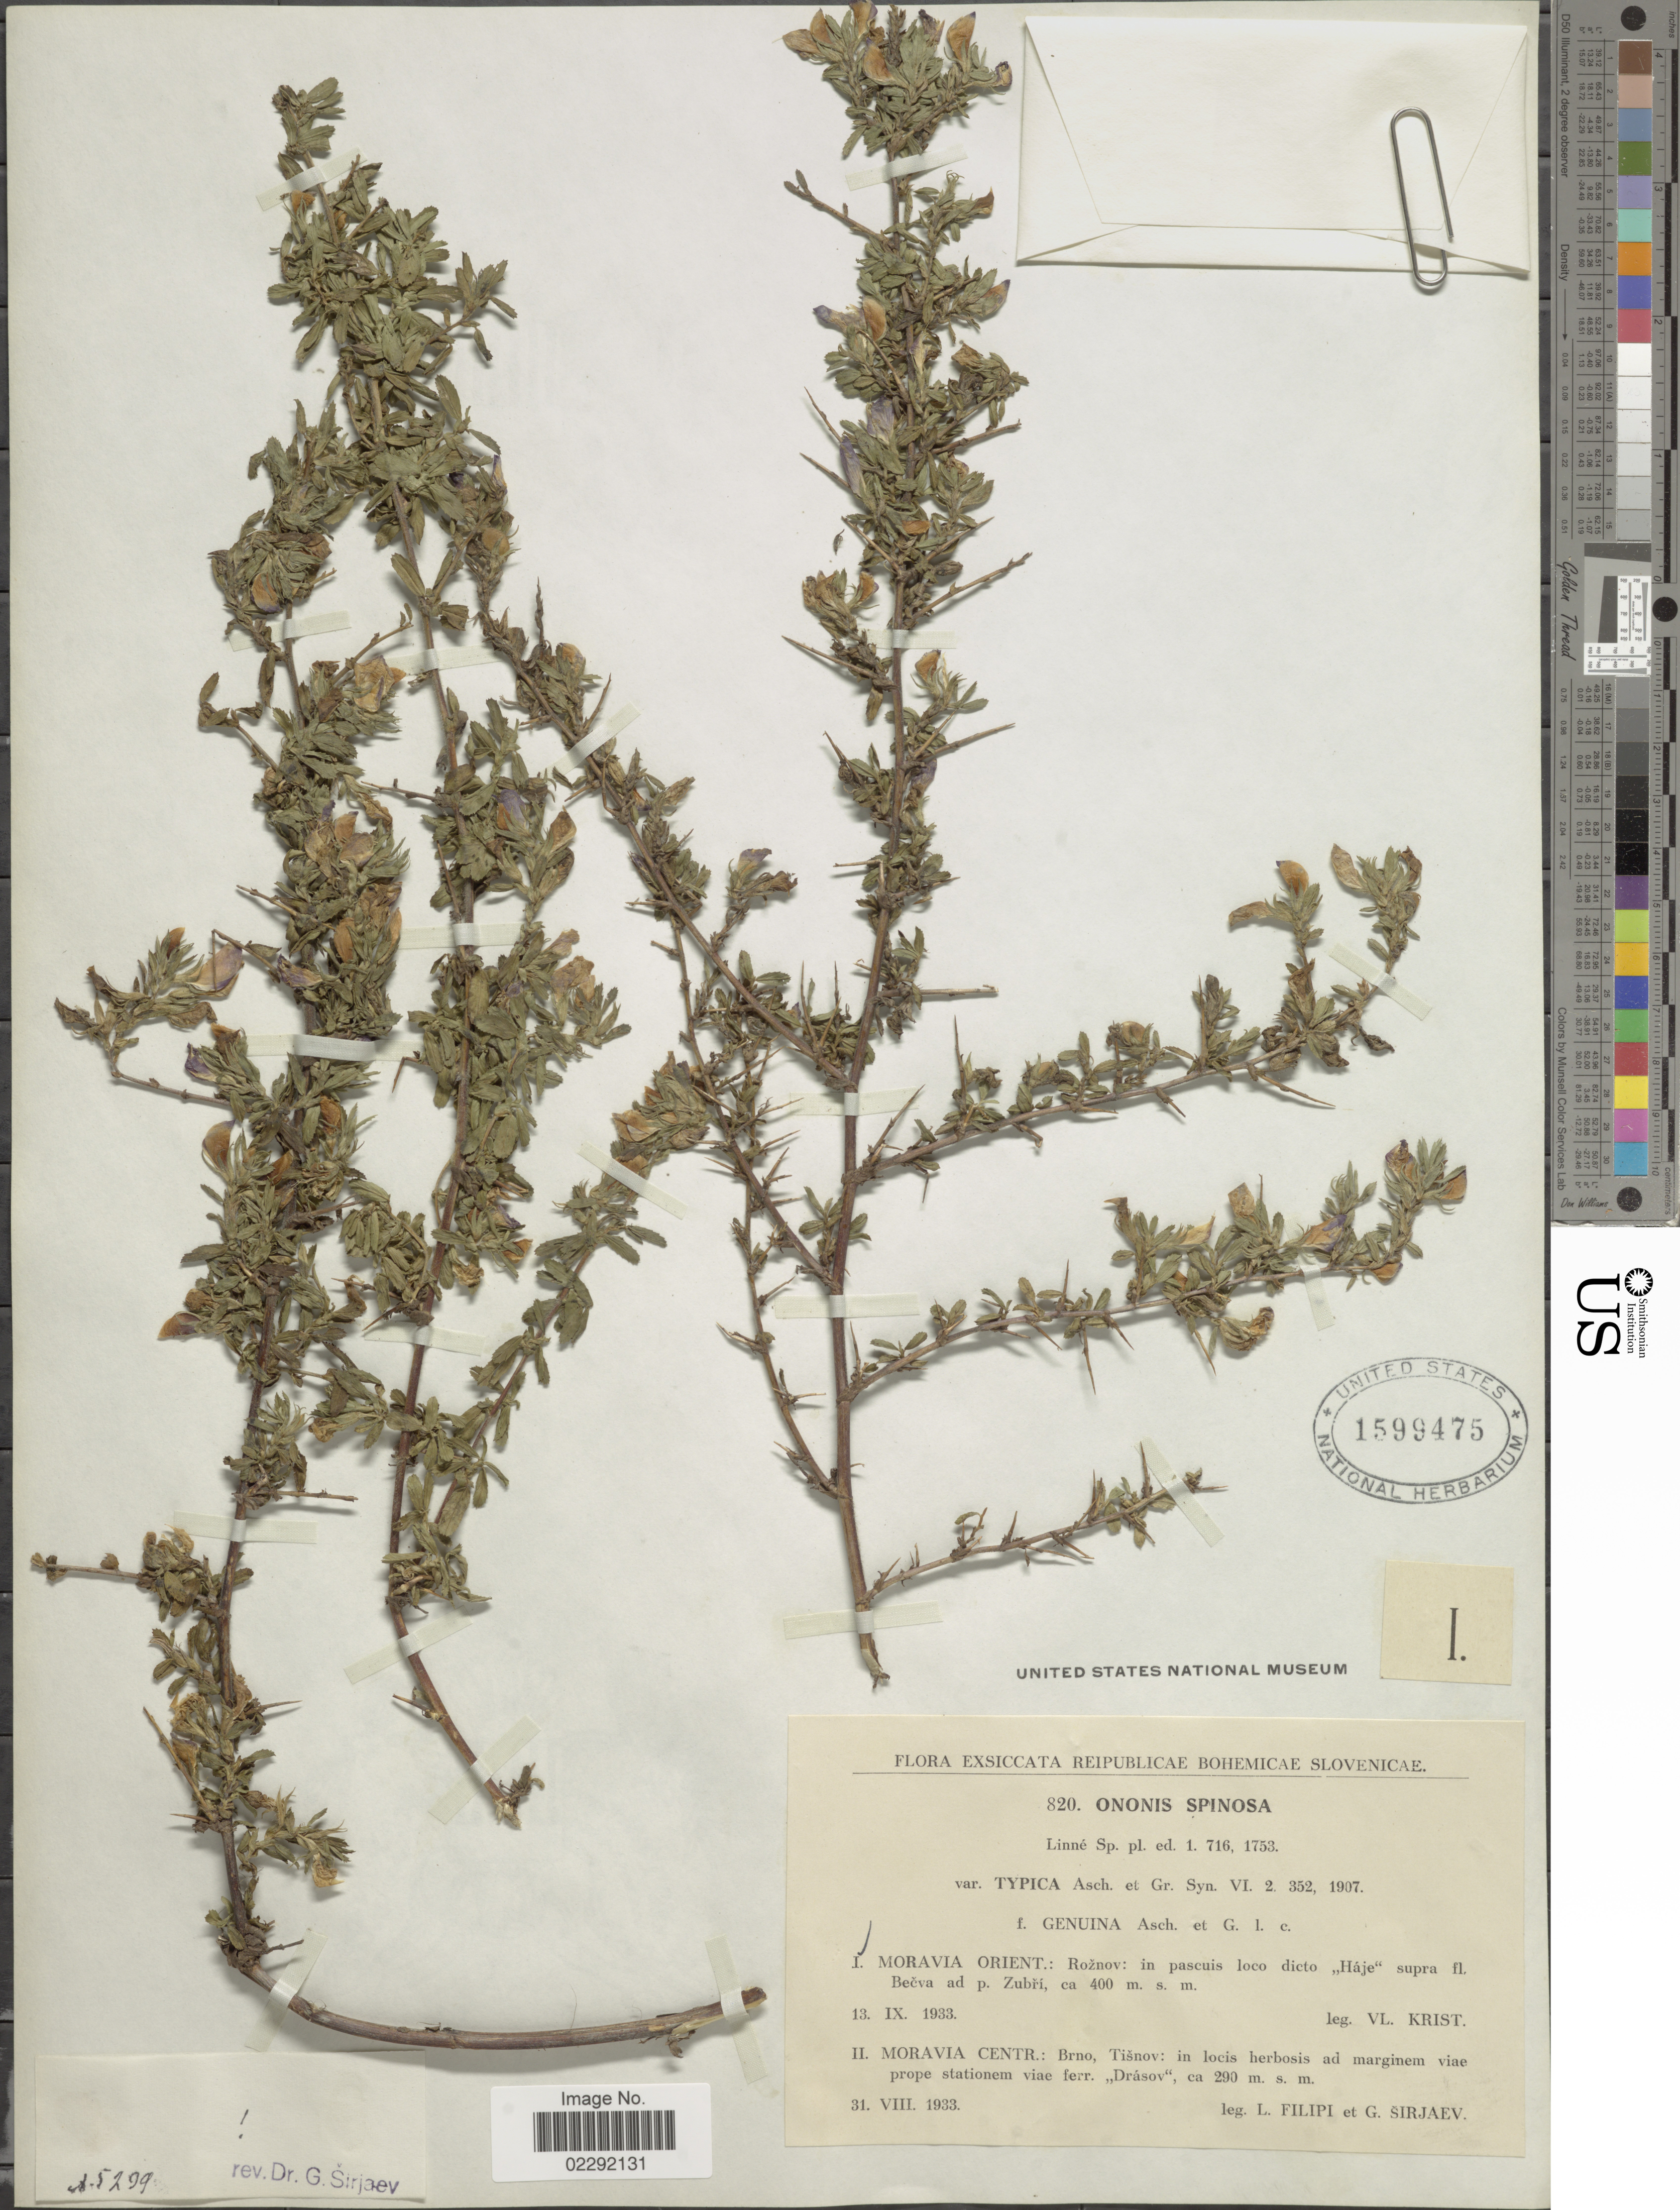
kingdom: Plantae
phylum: Tracheophyta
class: Magnoliopsida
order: Fabales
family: Fabaceae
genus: Ononis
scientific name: Ononis spinosa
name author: L.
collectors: V. Krist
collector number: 820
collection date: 1933-09-13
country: Czechia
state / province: Moravian-Silesian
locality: Moravia orient.: Roznov: in pascuis loco dicto "Haje"supra fl. Becva ad pr. Zubri., Reipublicae Bohemicae Slovenicae.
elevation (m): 400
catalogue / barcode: US 1599475